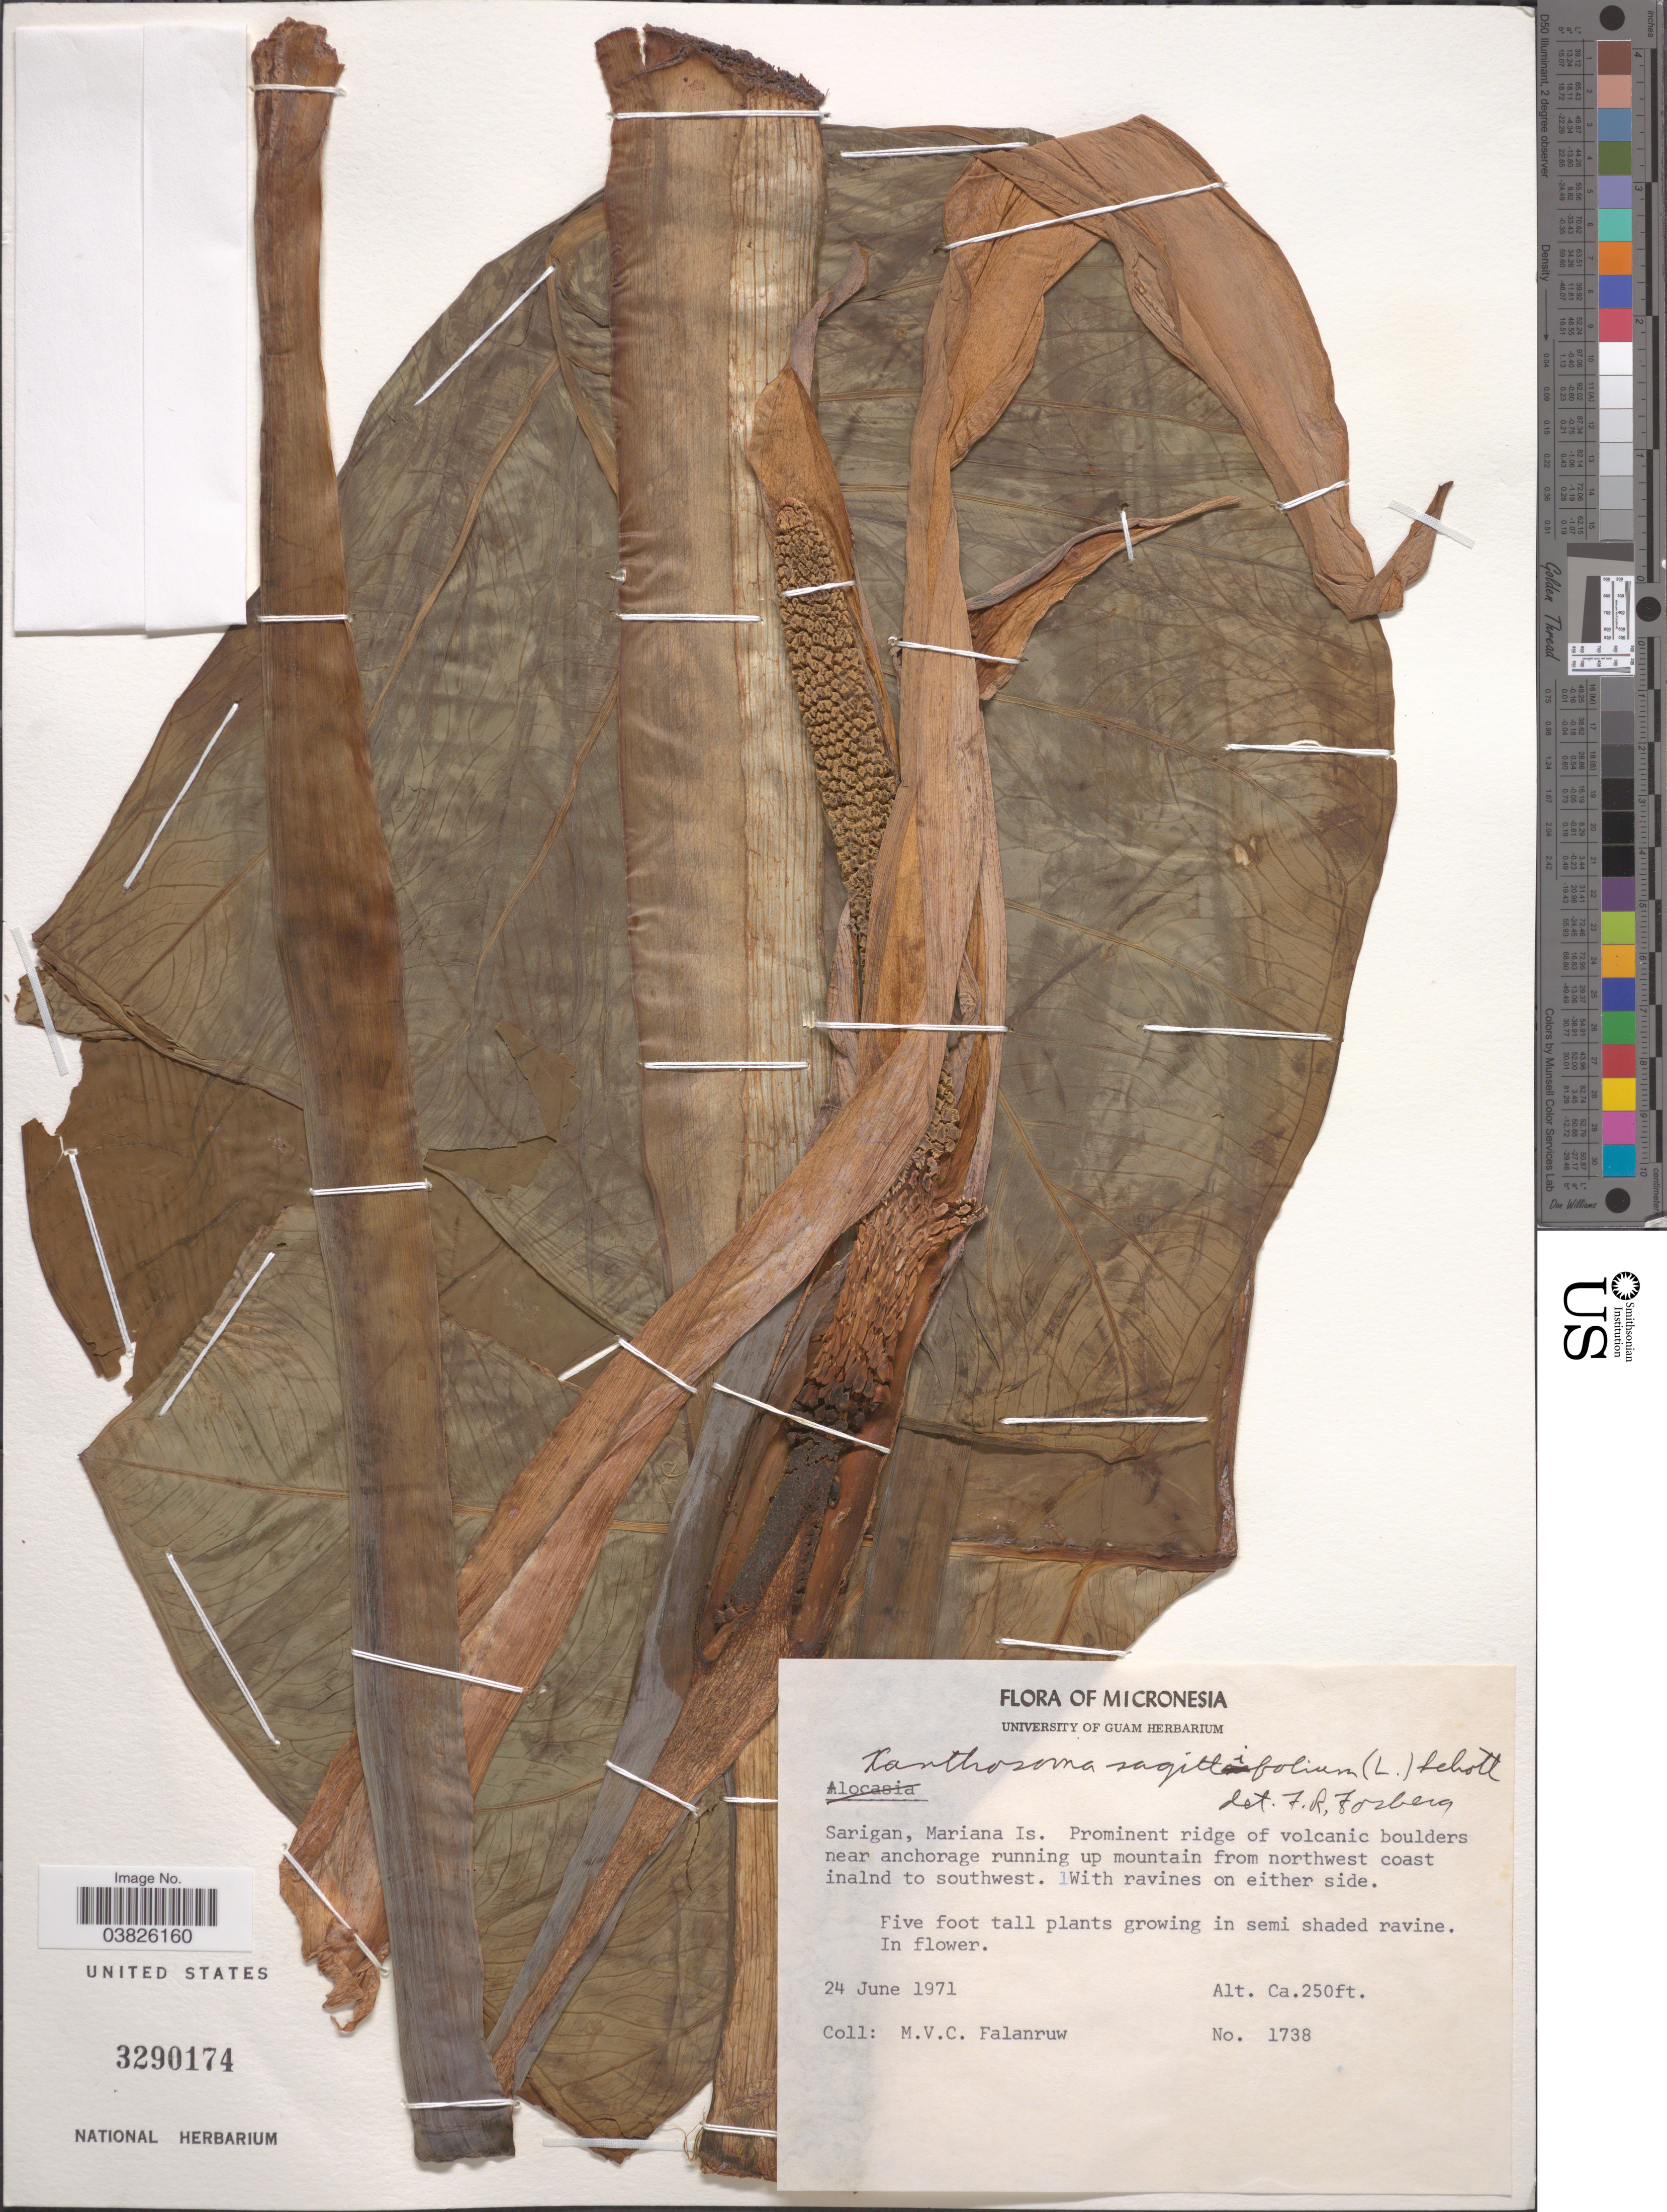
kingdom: Plantae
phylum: Tracheophyta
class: Liliopsida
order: Alismatales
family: Araceae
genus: Xanthosoma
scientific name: Xanthosoma sagittifolium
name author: (L.) Schott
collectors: M. V. Falanruw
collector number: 1738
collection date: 1971-06-24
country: Northern Mariana Islands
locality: Micronesia. Sarigan, Mariana Is. Near anchorage running up mountain from northwest coast inalnd to southwest.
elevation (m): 76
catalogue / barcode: US 3290174